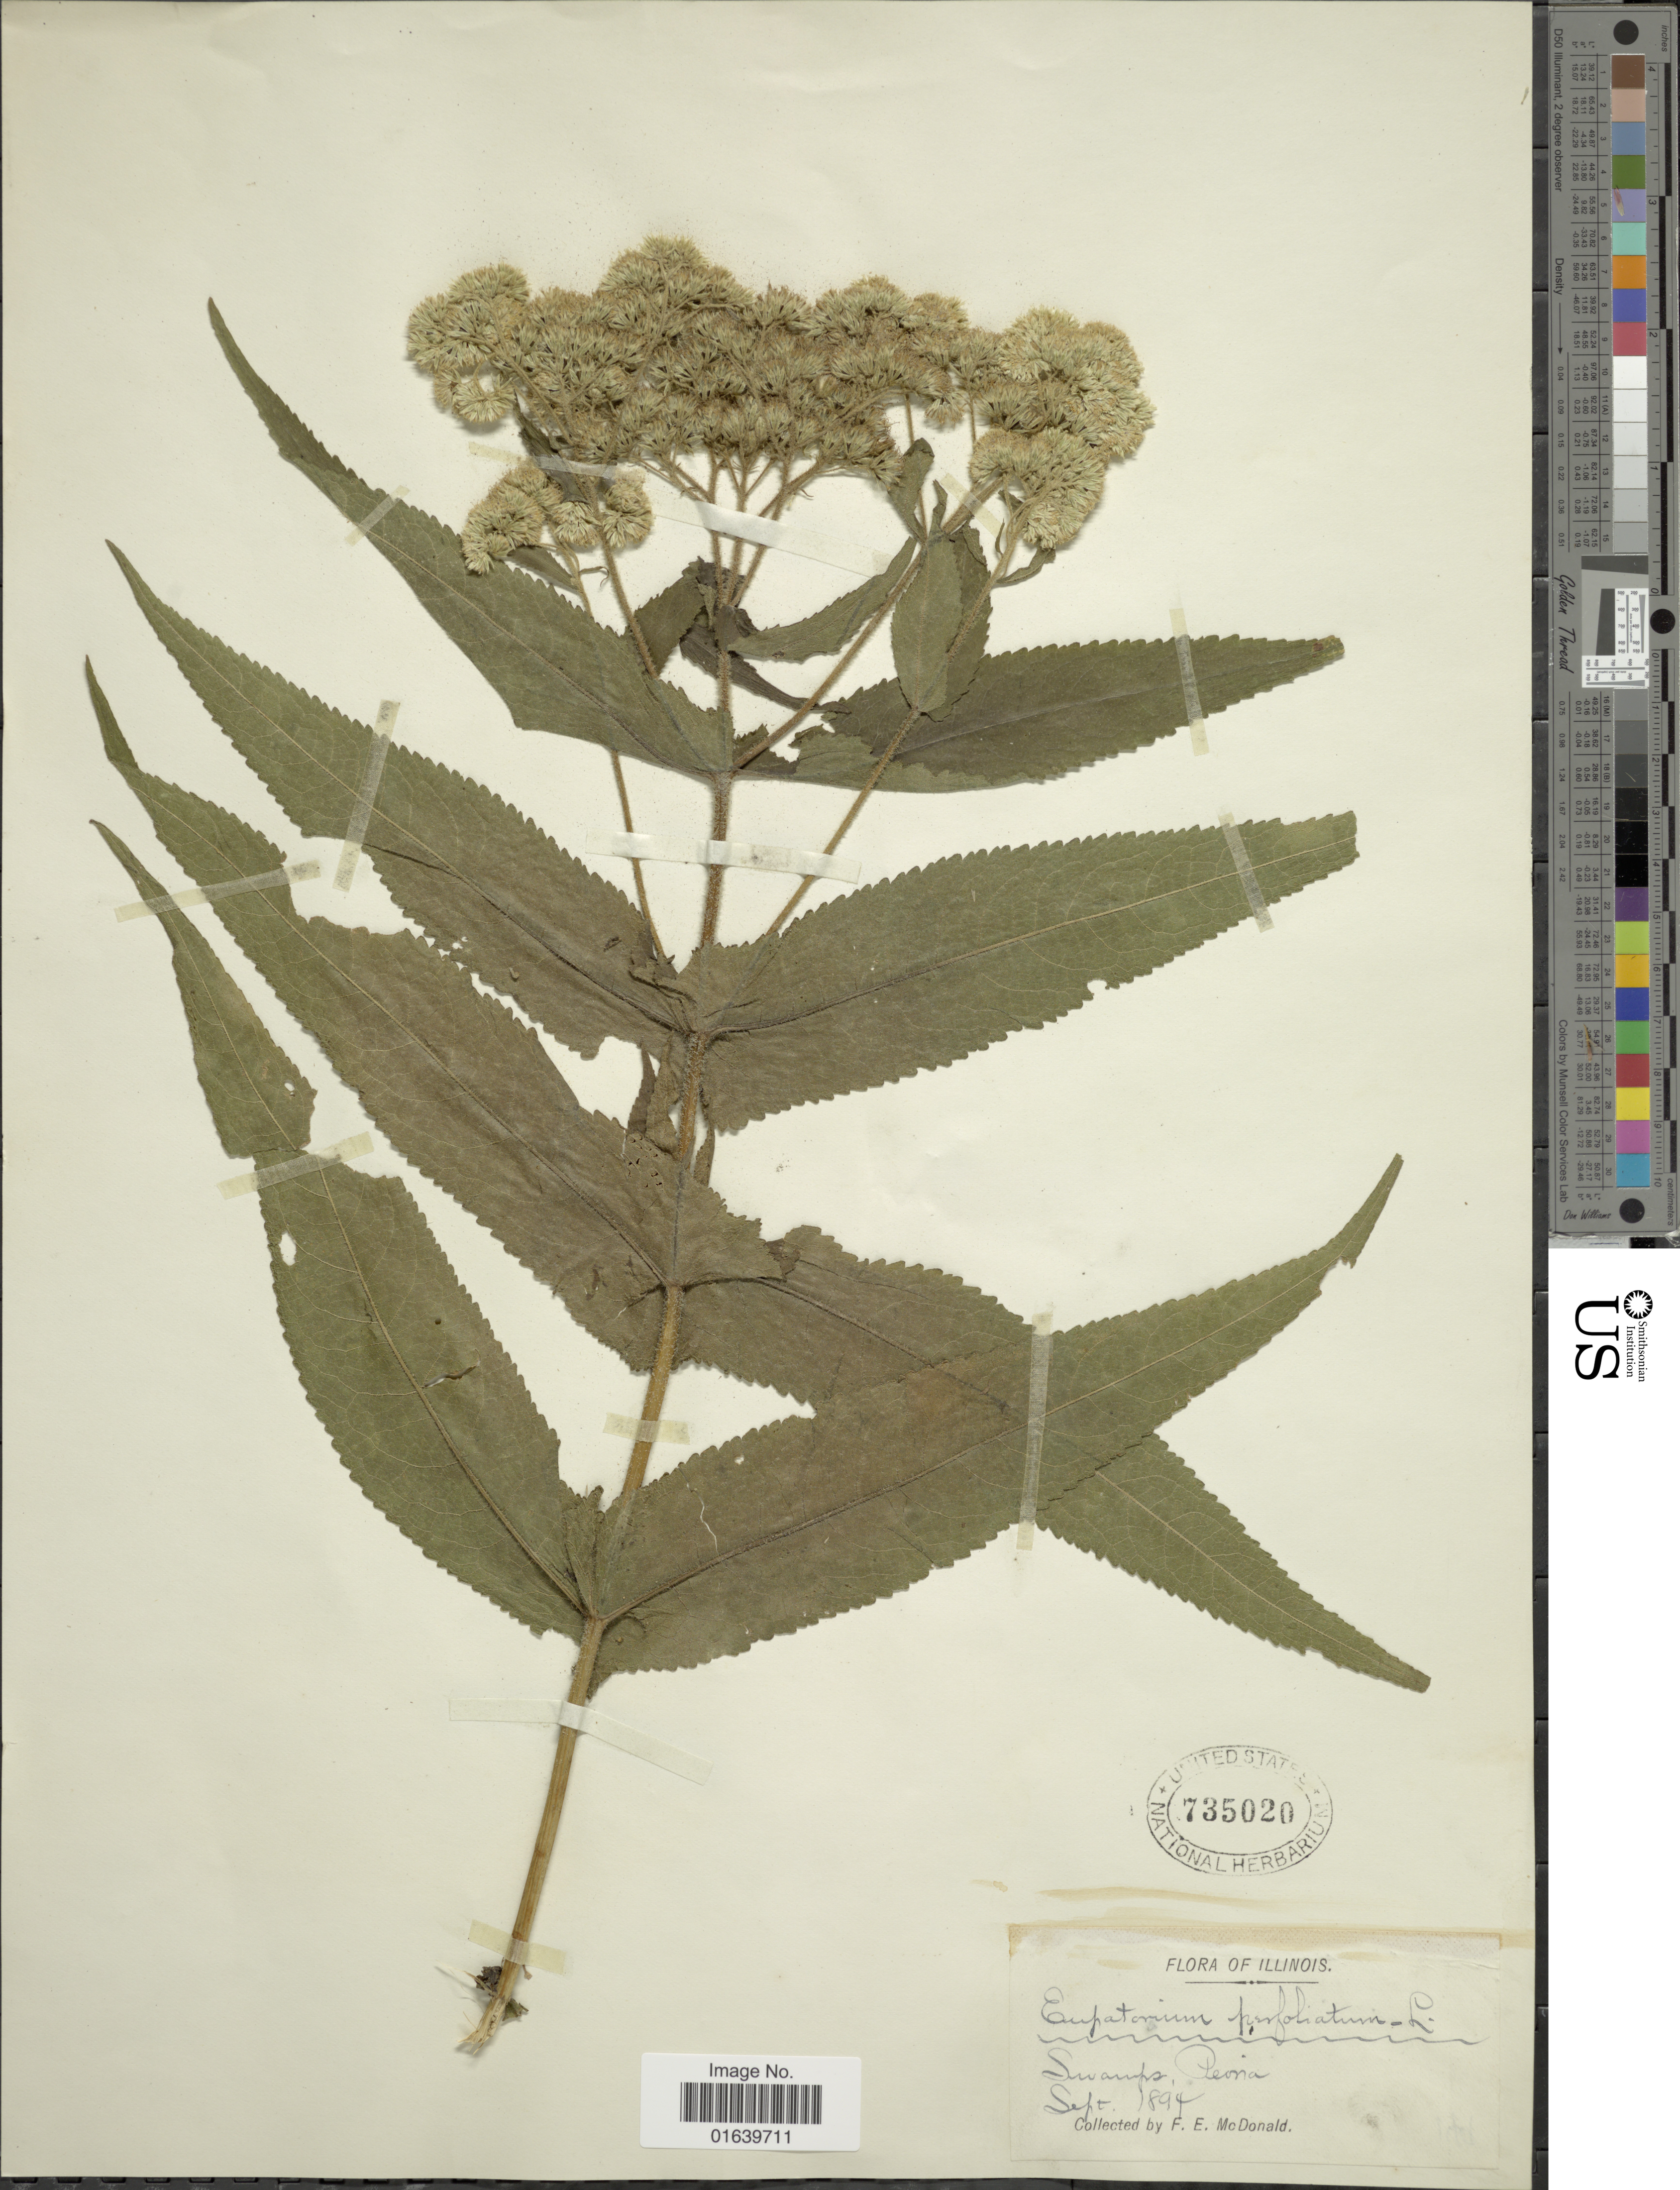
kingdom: Plantae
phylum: Tracheophyta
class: Magnoliopsida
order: Asterales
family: Asteraceae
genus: Eupatorium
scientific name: Eupatorium perfoliatum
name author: L.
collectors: F. E. McDonald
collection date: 1894-09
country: United States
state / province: Illinois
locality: Swamp, Peoria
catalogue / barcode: US 735020